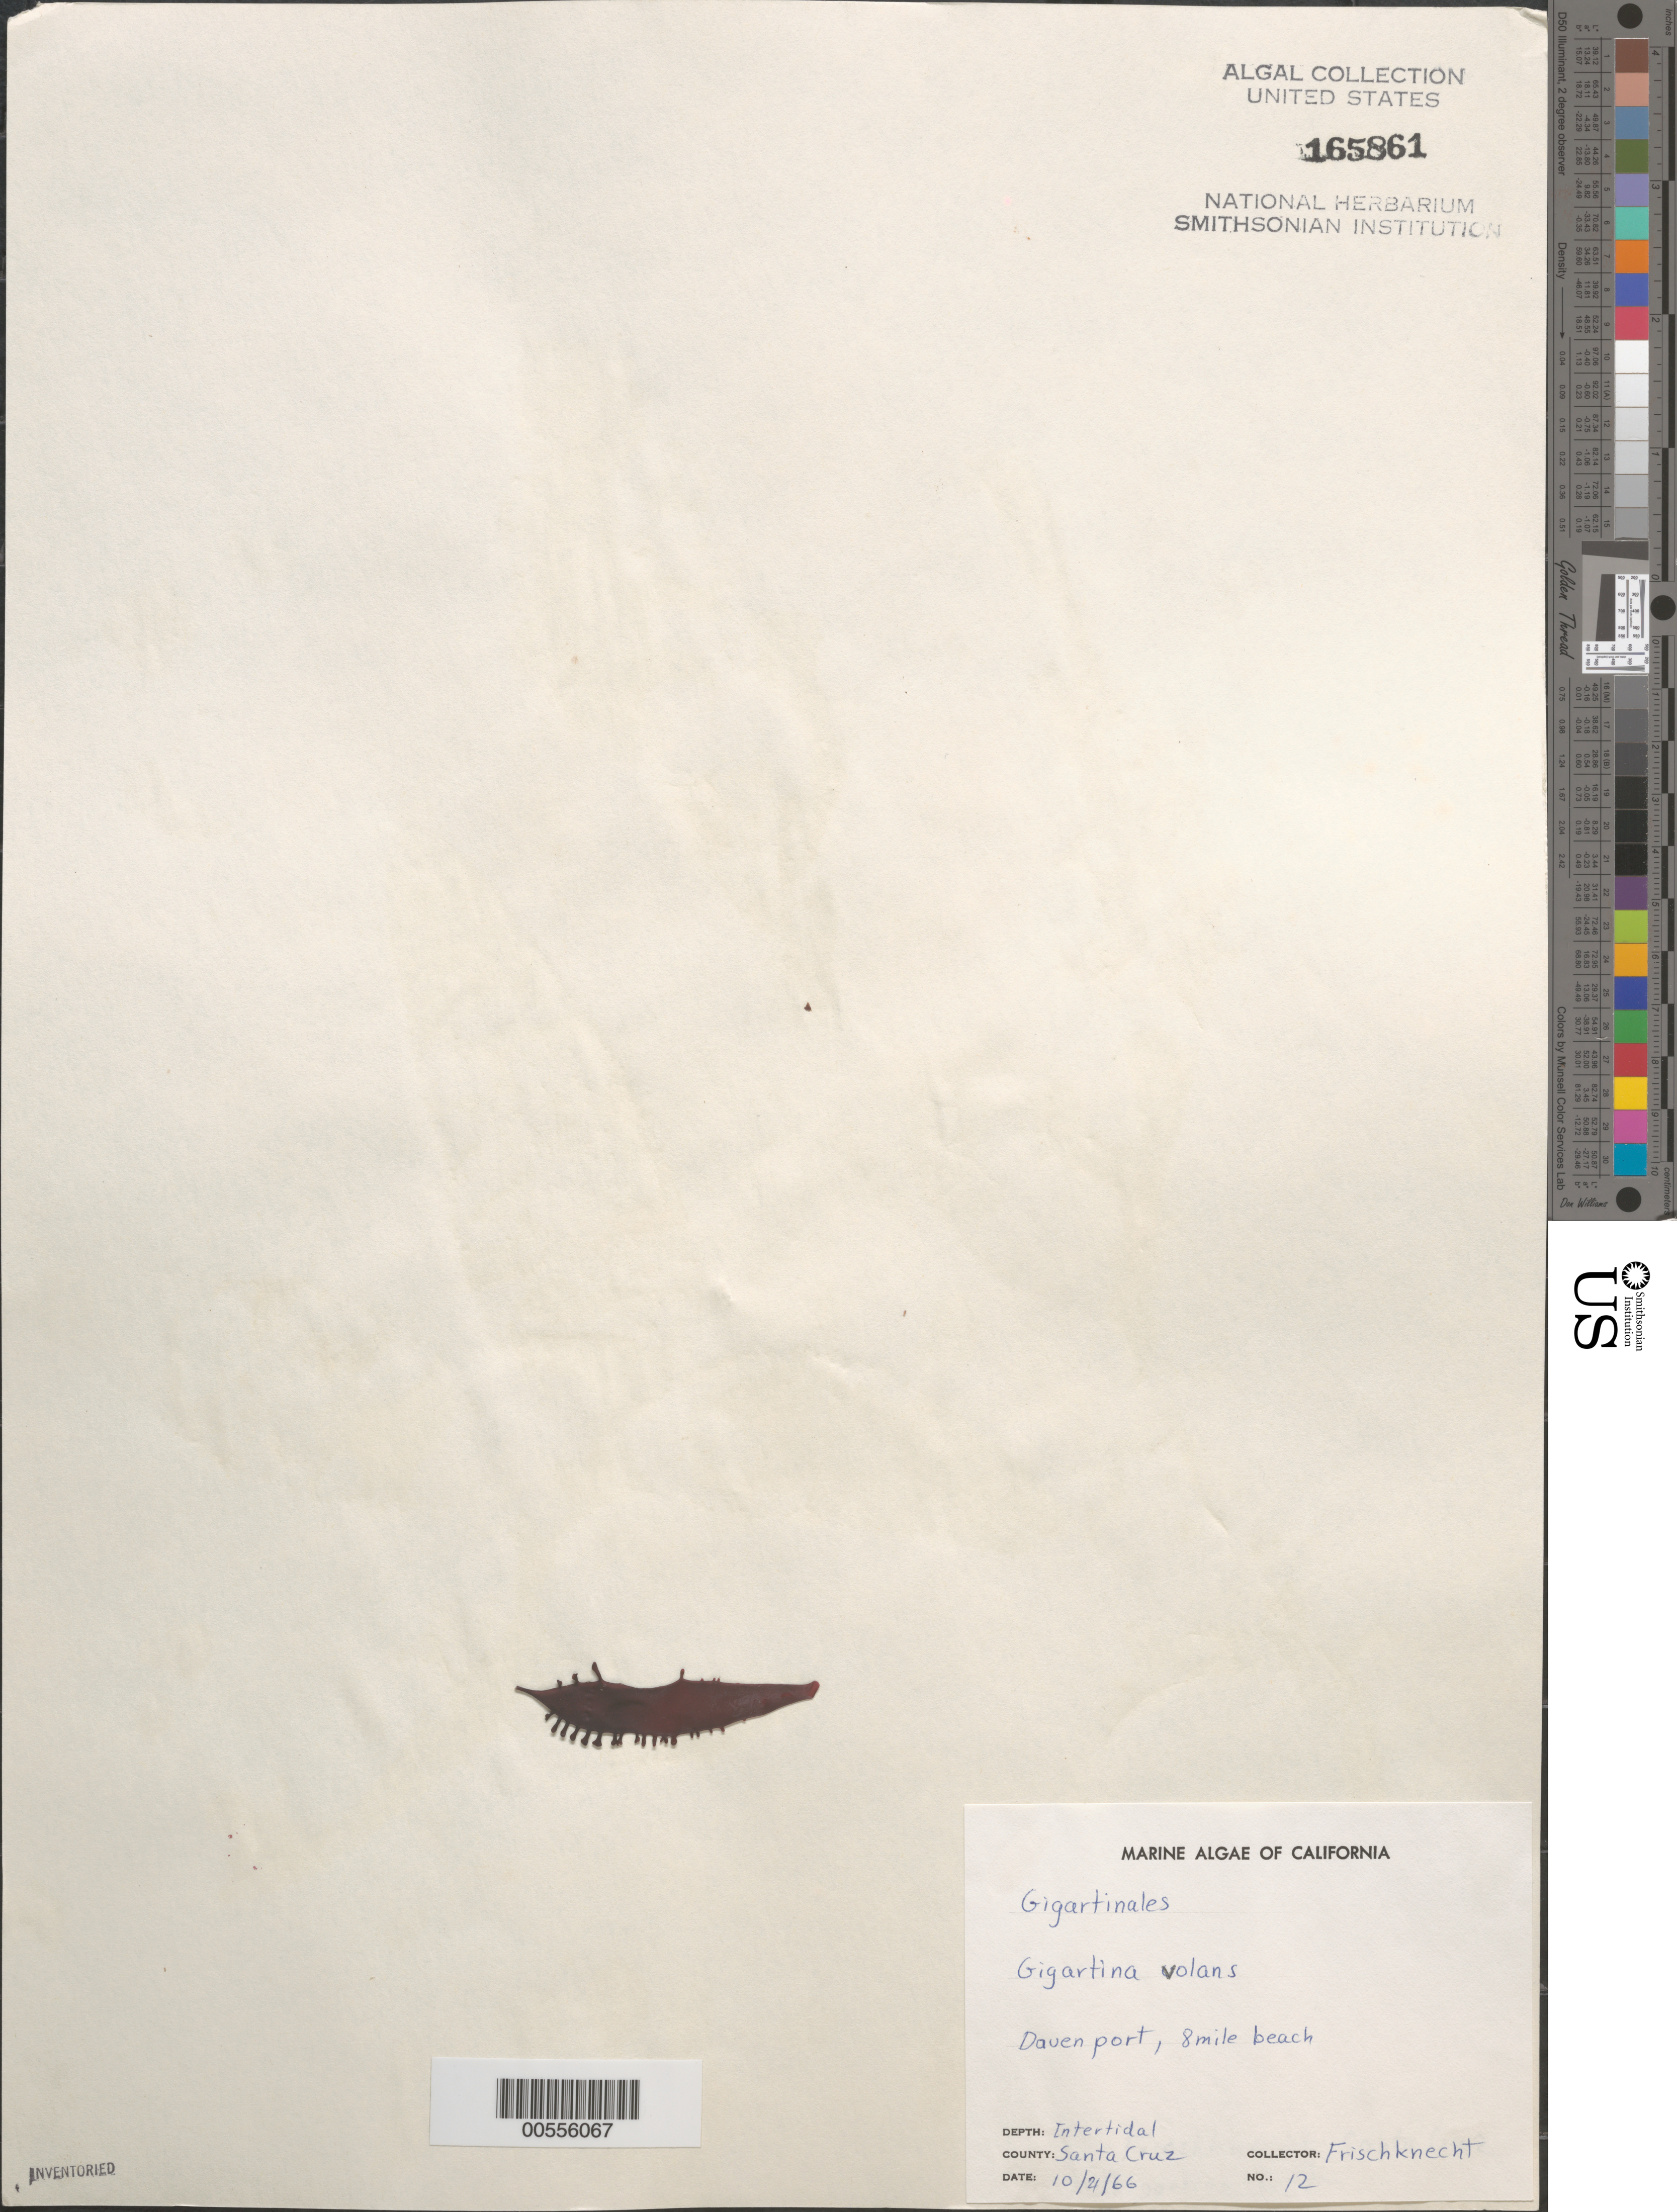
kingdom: Plantae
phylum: Rhodophyta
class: Florideophyceae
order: Gigartinales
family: Gigartinaceae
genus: Mazzaella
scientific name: Mazzaella volans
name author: (C. Agardh) Fredericq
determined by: Algae name updating Project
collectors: -. Frischknecht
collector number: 12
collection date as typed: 21 Oct 1966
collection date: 1966-10-21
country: United States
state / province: California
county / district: Santa Cruz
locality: Davenport, 8 Mile Beach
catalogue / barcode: US 165861